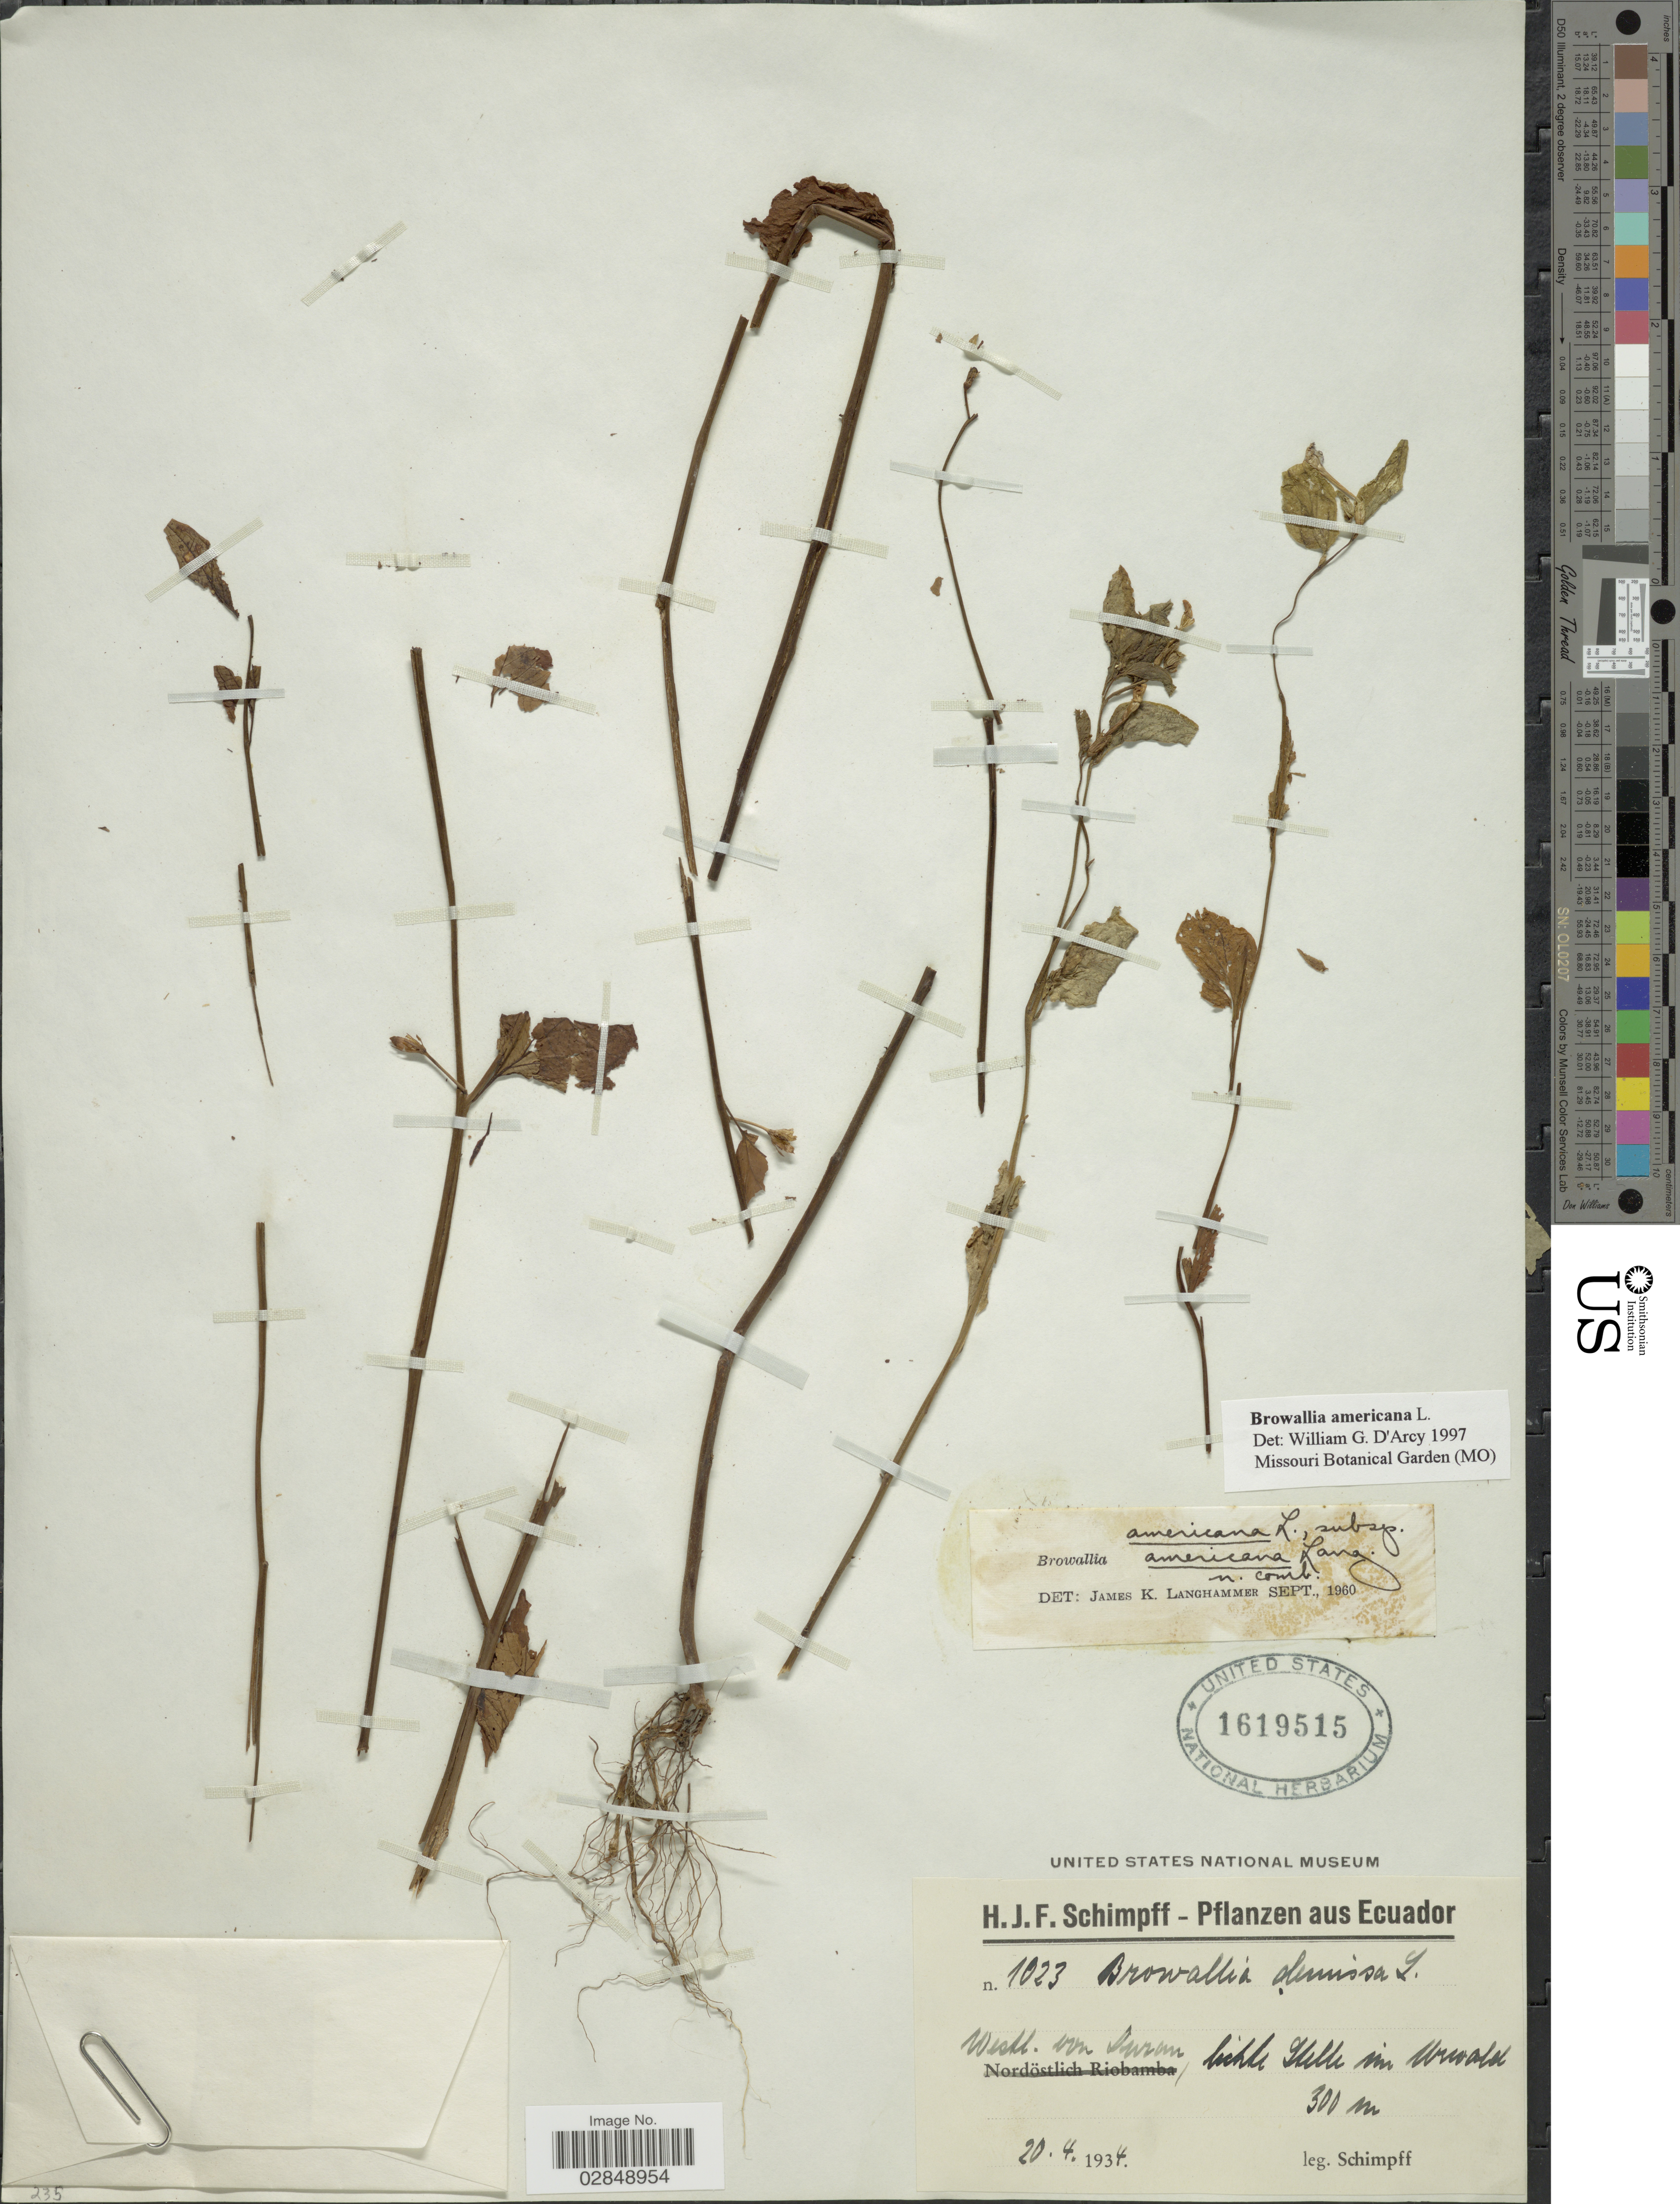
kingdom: Plantae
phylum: Tracheophyta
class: Magnoliopsida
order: Solanales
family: Solanaceae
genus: Browallia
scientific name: Browallia americana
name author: L.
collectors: H. Schimpff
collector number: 1023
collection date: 1934-04-20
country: Ecuador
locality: Westl. von Duran, lichte Stelle im Urwald.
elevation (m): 300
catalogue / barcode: US 1619515